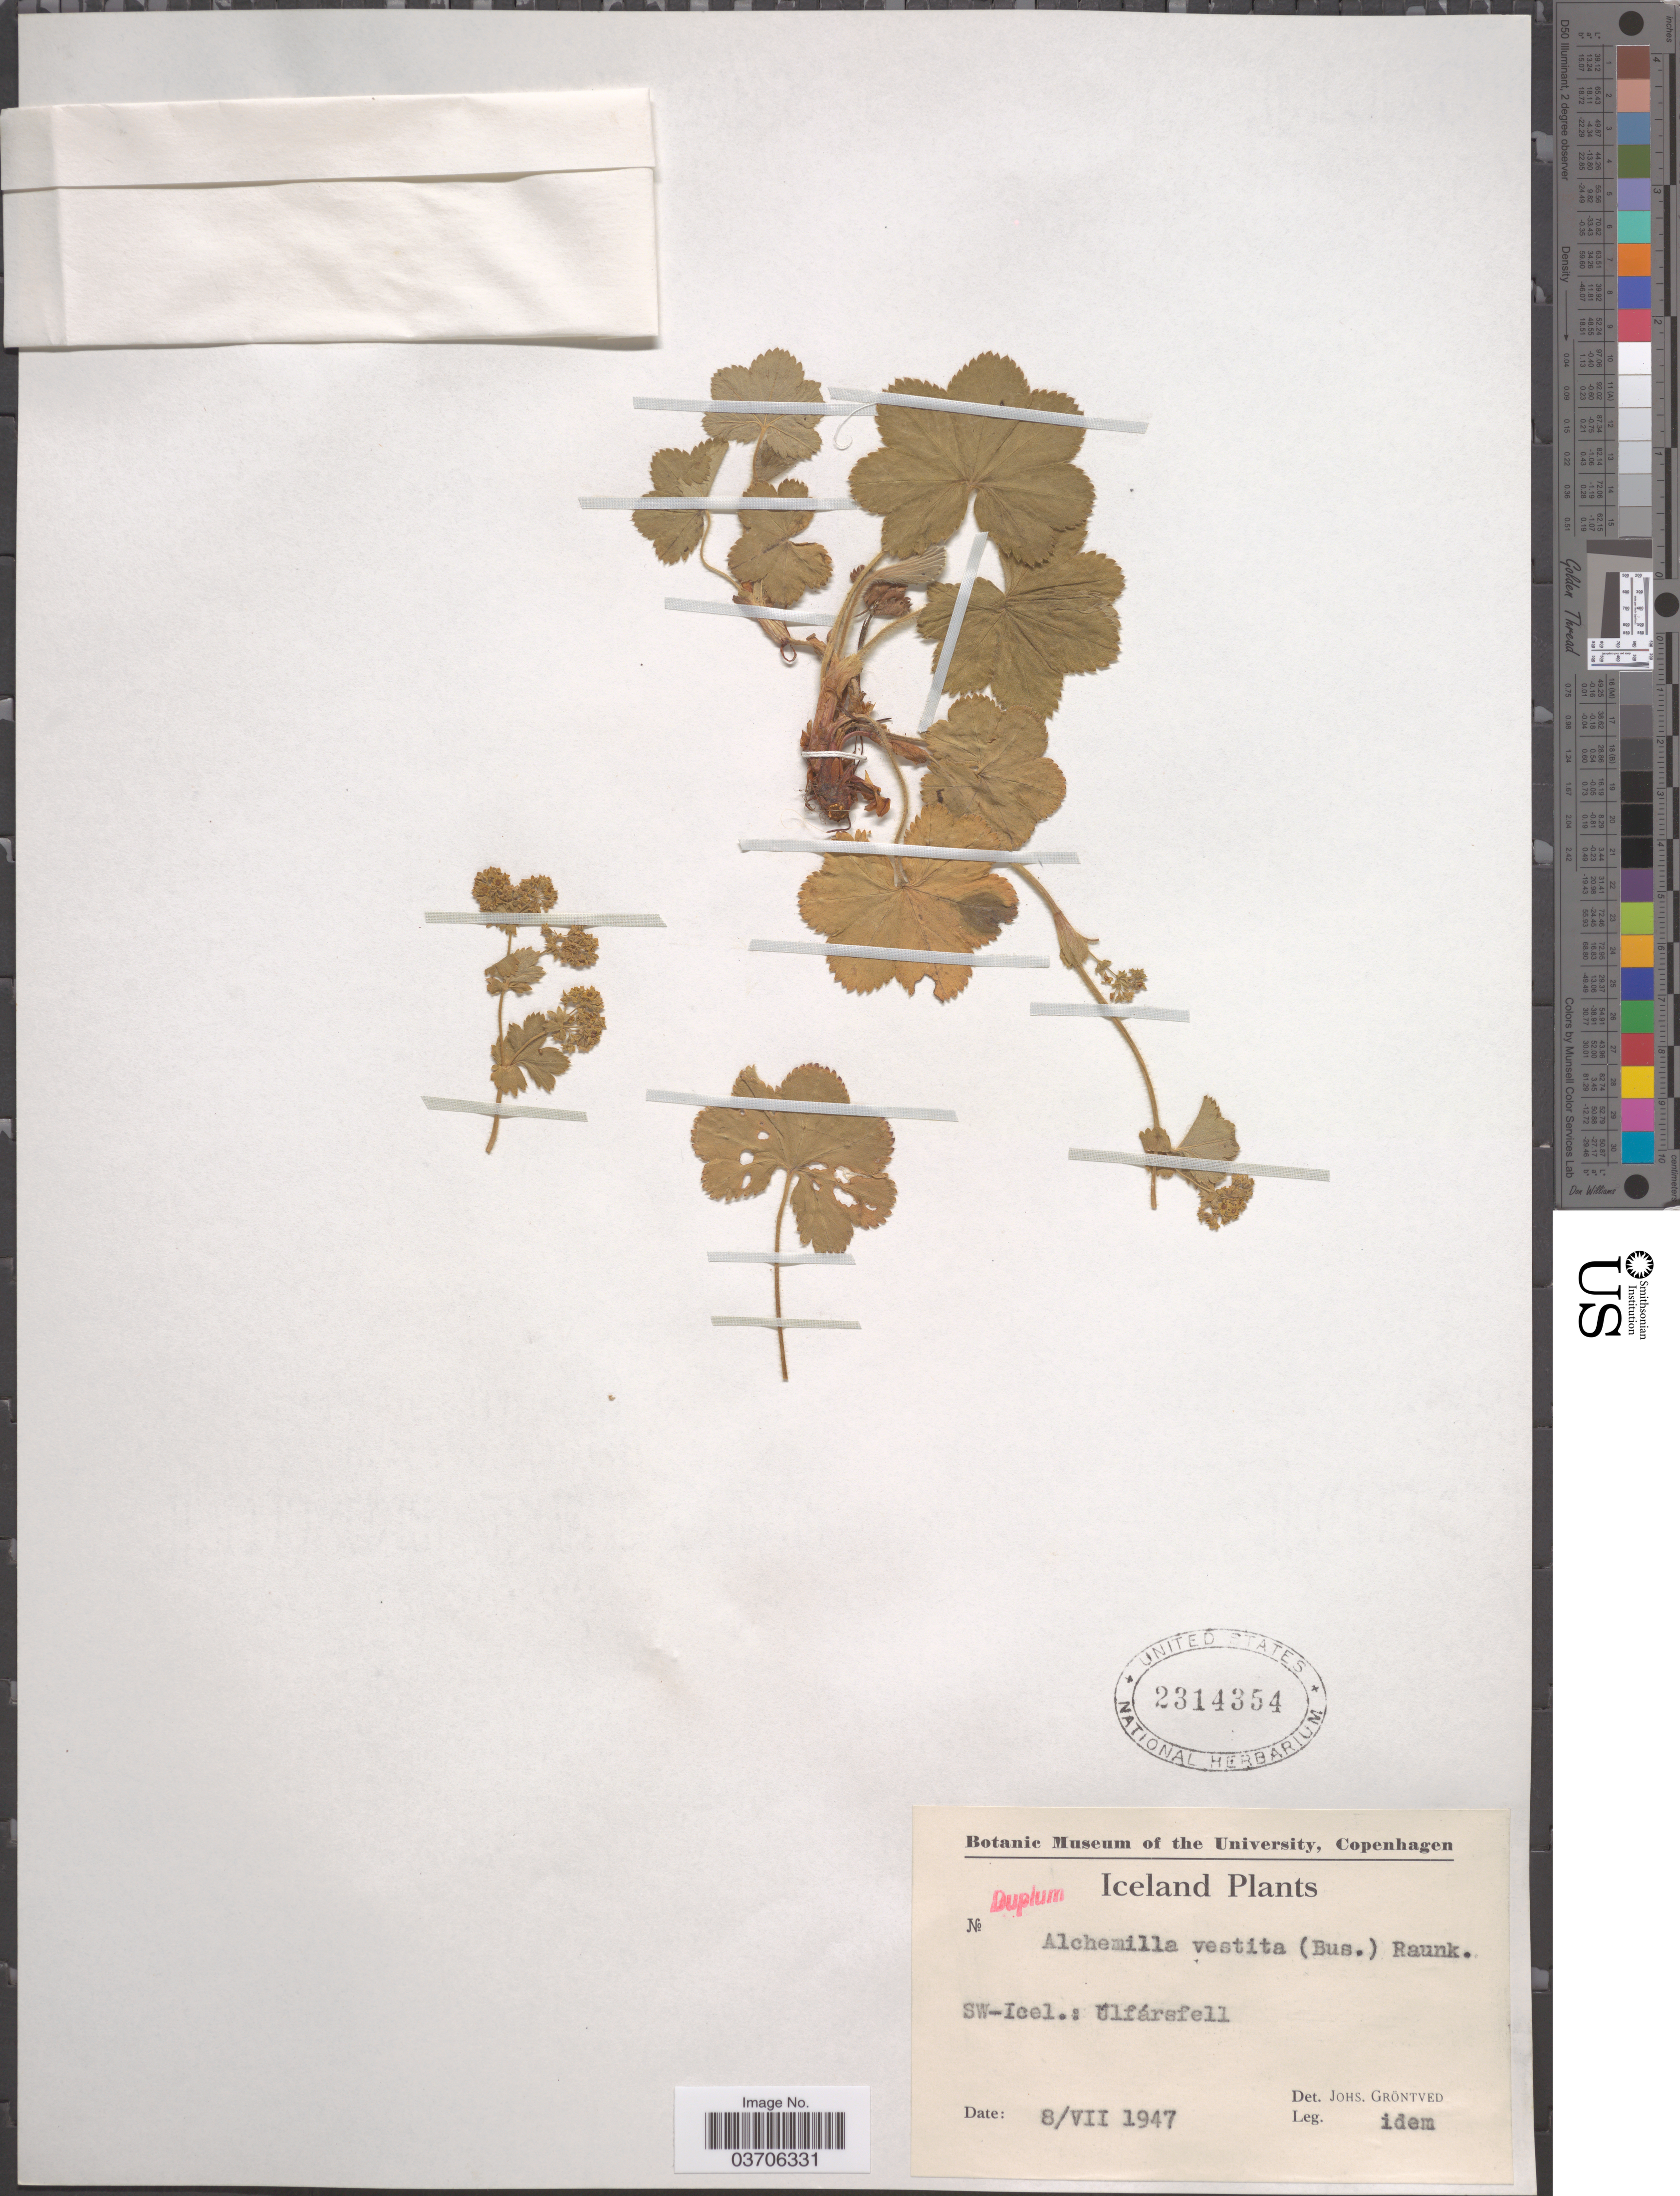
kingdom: Plantae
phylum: Tracheophyta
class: Magnoliopsida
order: Rosales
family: Rosaceae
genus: Alchemilla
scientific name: Alchemilla vestita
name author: (Buser) Raunk.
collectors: J. Gröntved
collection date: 1947-07-08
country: Iceland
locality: SW-Icel.: Úlfársfell.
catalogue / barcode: US 2314354